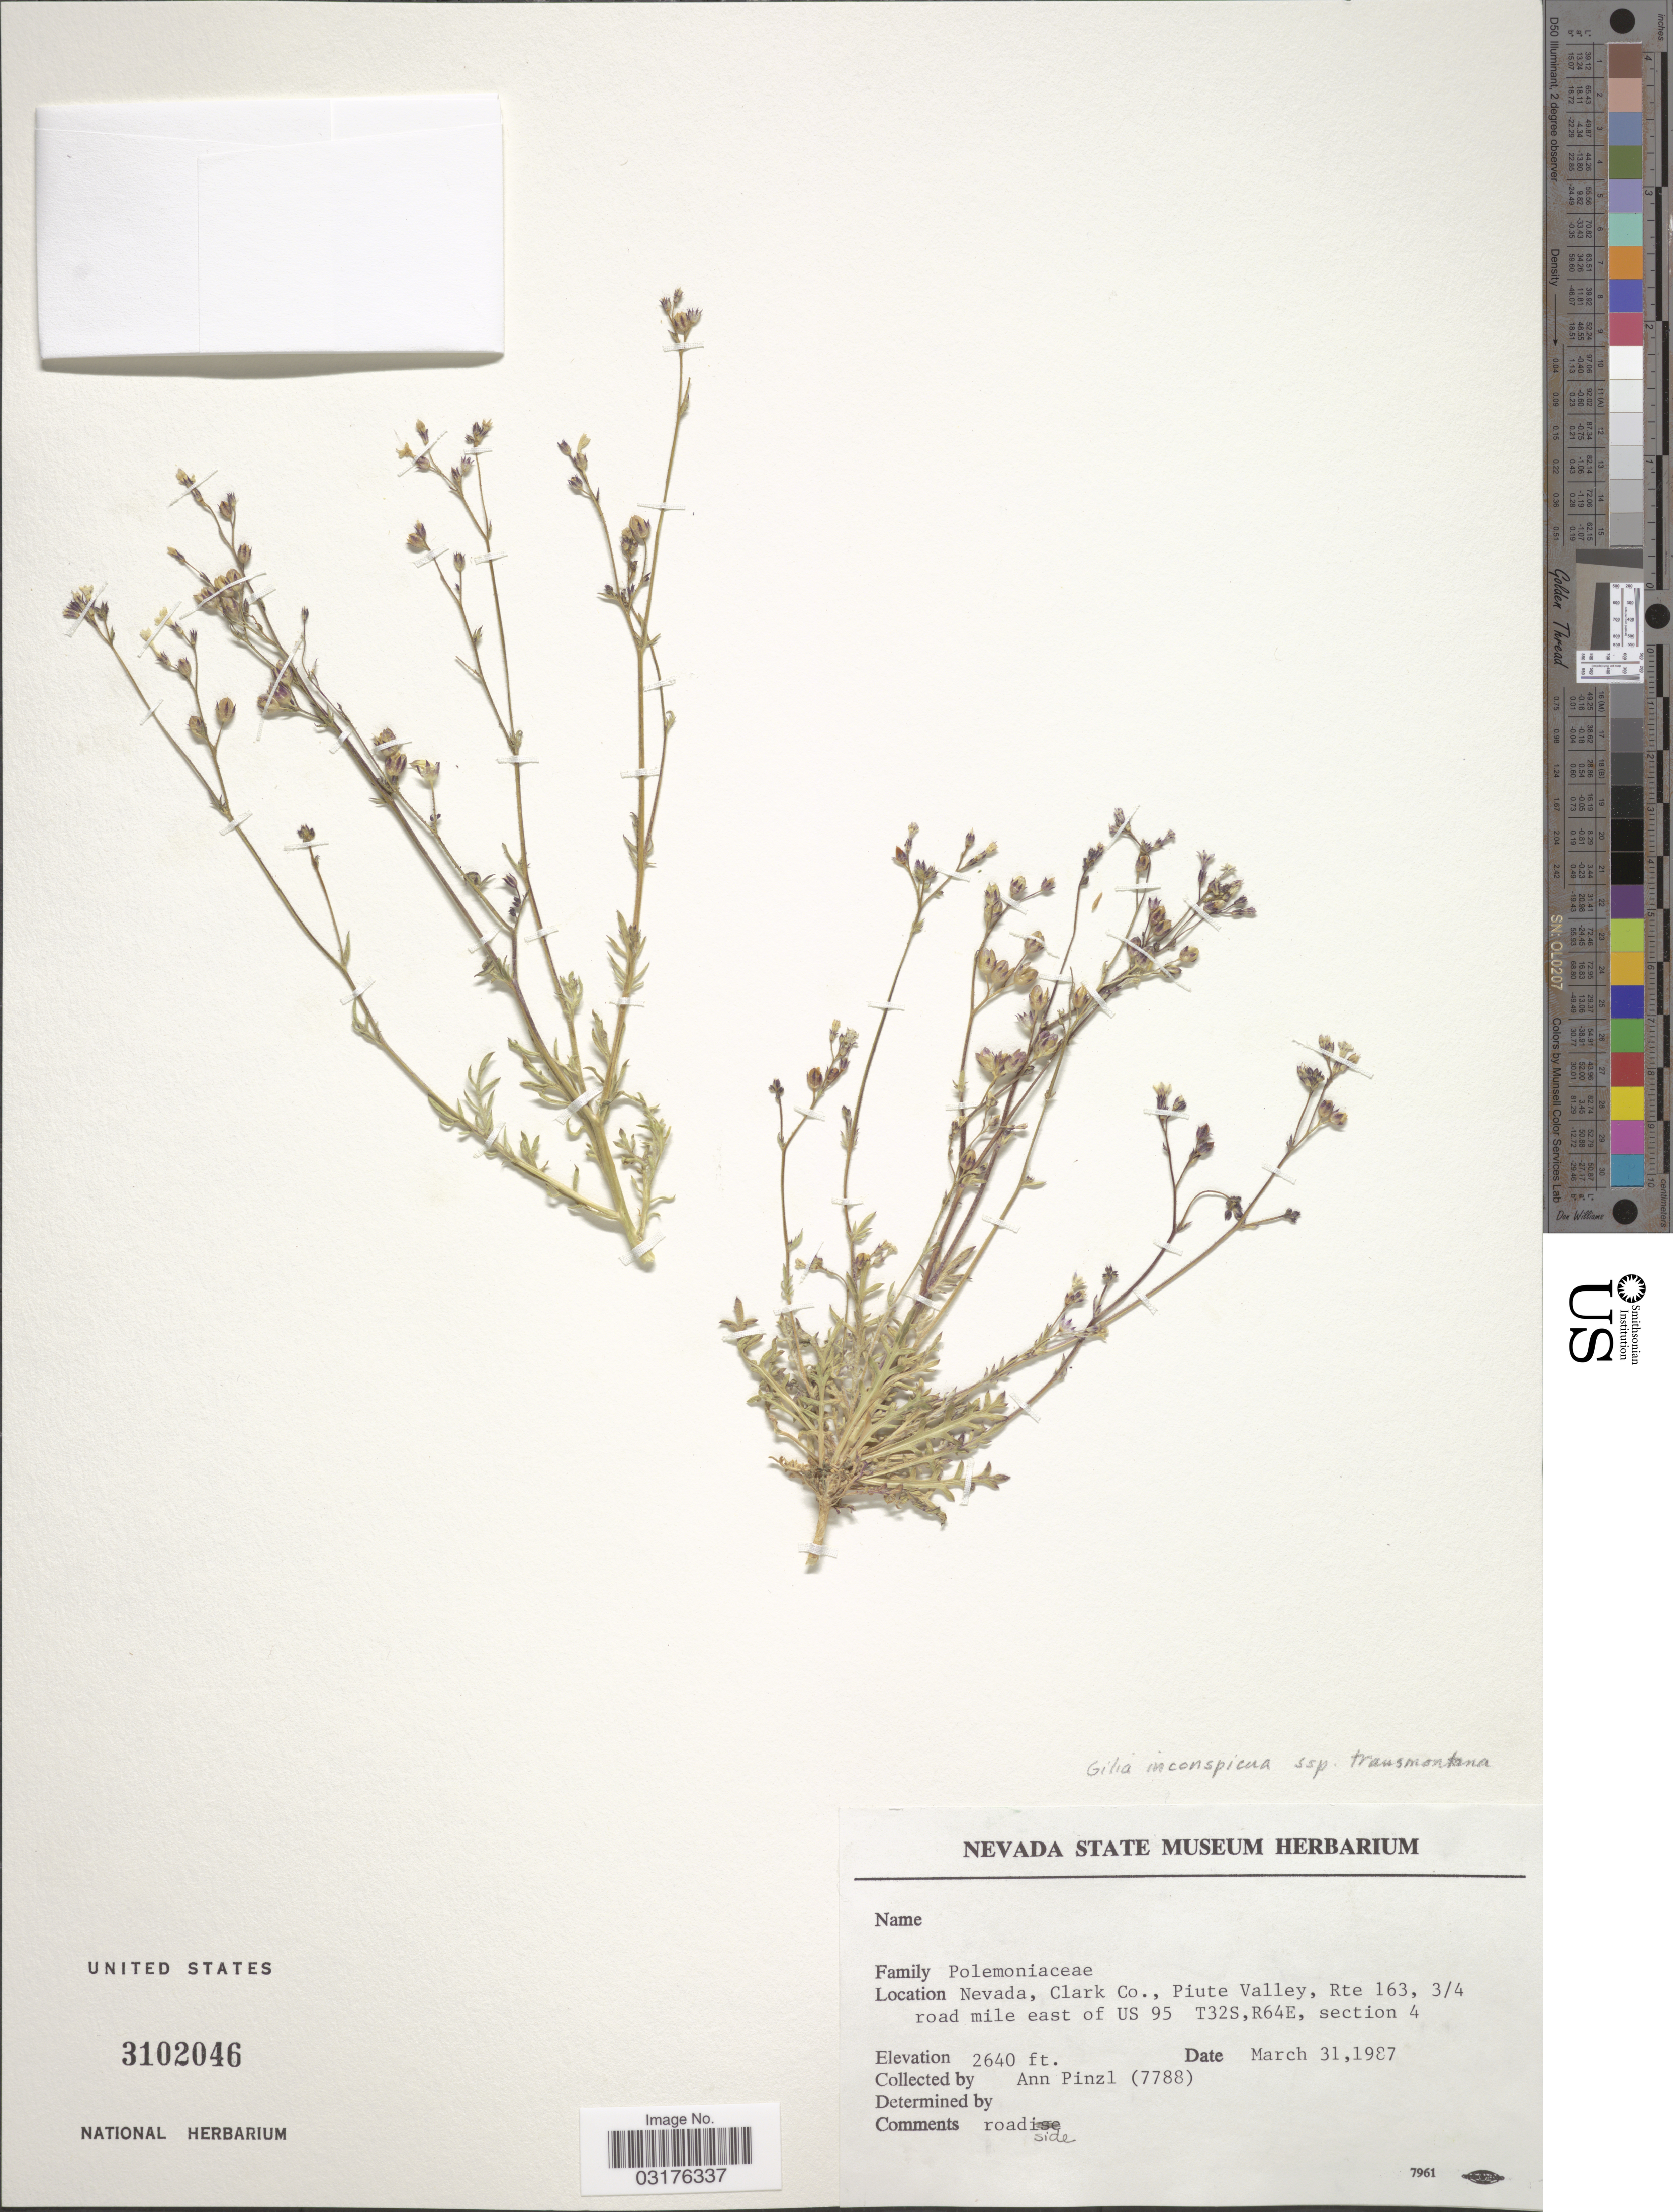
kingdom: Plantae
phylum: Tracheophyta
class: Magnoliopsida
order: Ericales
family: Polemoniaceae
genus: Gilia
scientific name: Gilia transmontana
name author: (H. Mason & A.D. Grant) A.D. Grant & V.E. Grant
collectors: A. Pinzl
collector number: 7788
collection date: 1987-03-31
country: United States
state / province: Nevada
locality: Clark Co., Piute Valley, Rte 163, ¾ road mile east of US 95 T32Sm R64E, section 4.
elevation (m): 805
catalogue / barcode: US 3102046